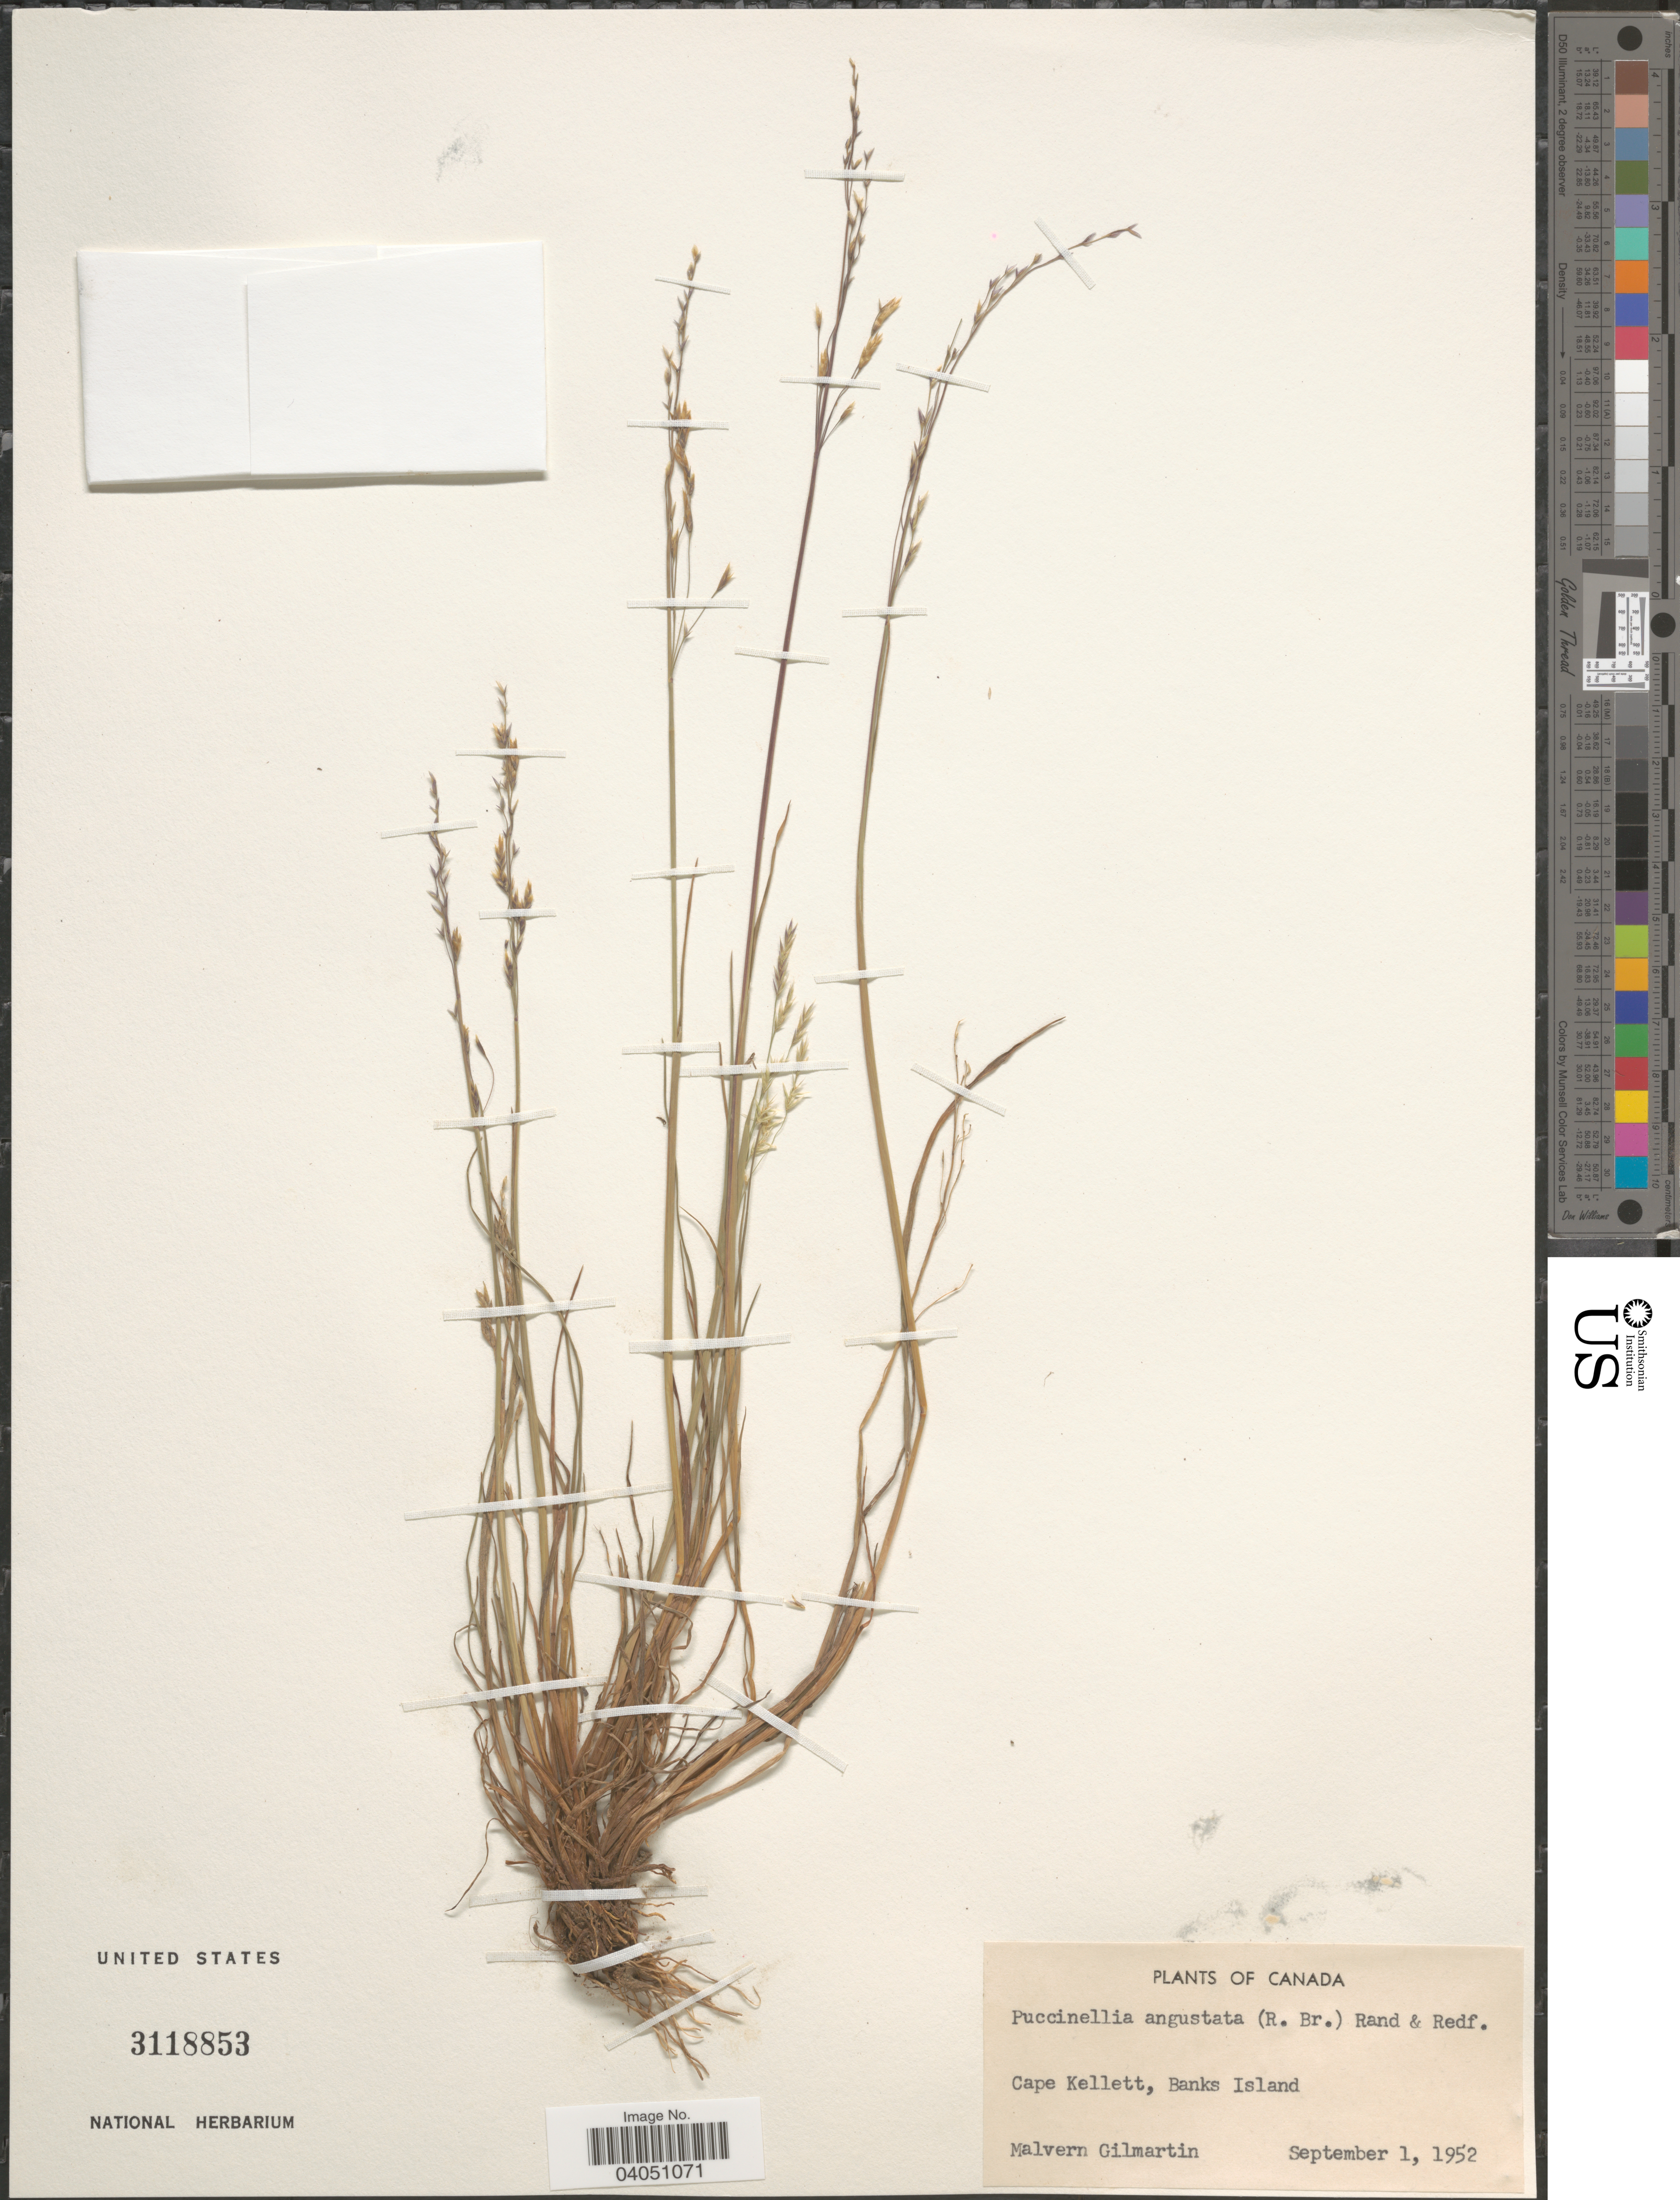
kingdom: Plantae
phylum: Tracheophyta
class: Liliopsida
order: Poales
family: Poaceae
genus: Puccinellia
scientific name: Puccinellia angustata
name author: (R. Br.) Nash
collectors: M. Gilmartin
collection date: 1952-09-01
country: Canada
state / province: Northwest Territories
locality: Cape Kellett, Banks Island.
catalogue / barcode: US 3118853